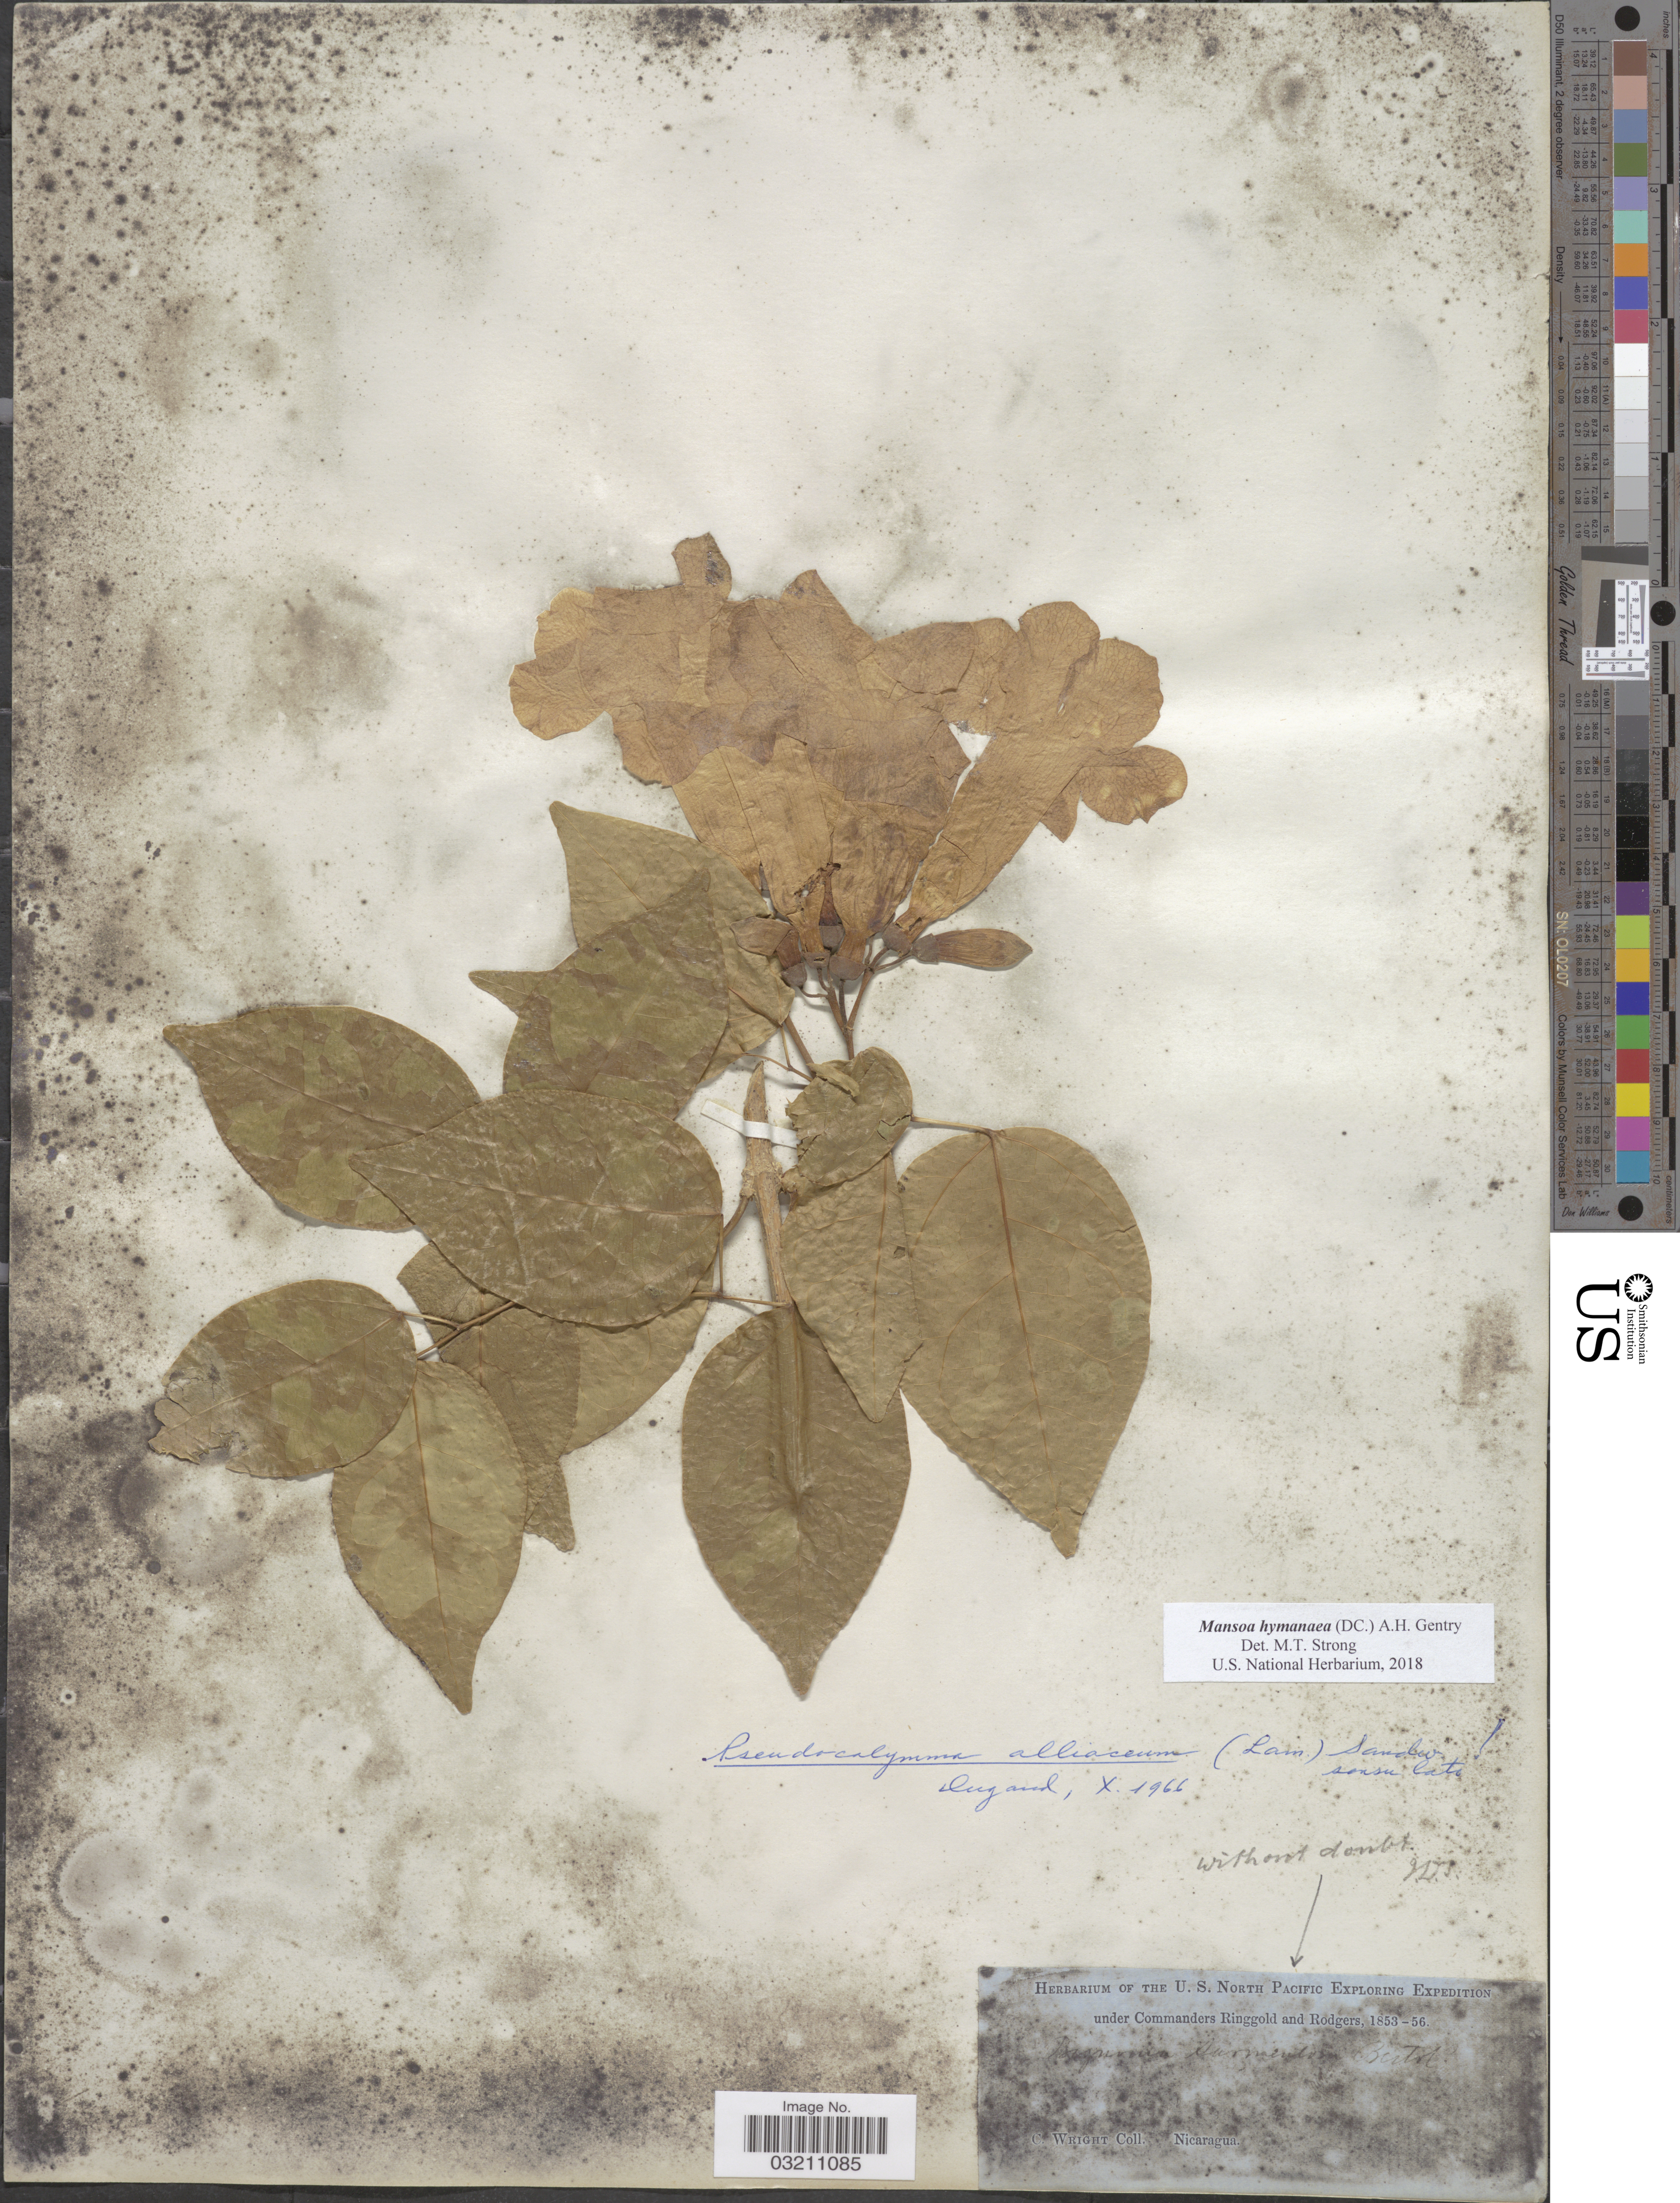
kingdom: Plantae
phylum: Tracheophyta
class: Magnoliopsida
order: Lamiales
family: Bignoniaceae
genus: Mansoa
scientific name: Mansoa hymenaea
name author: (DC.) A.H. Gentry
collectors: C. Wright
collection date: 1853/1856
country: Nicaragua